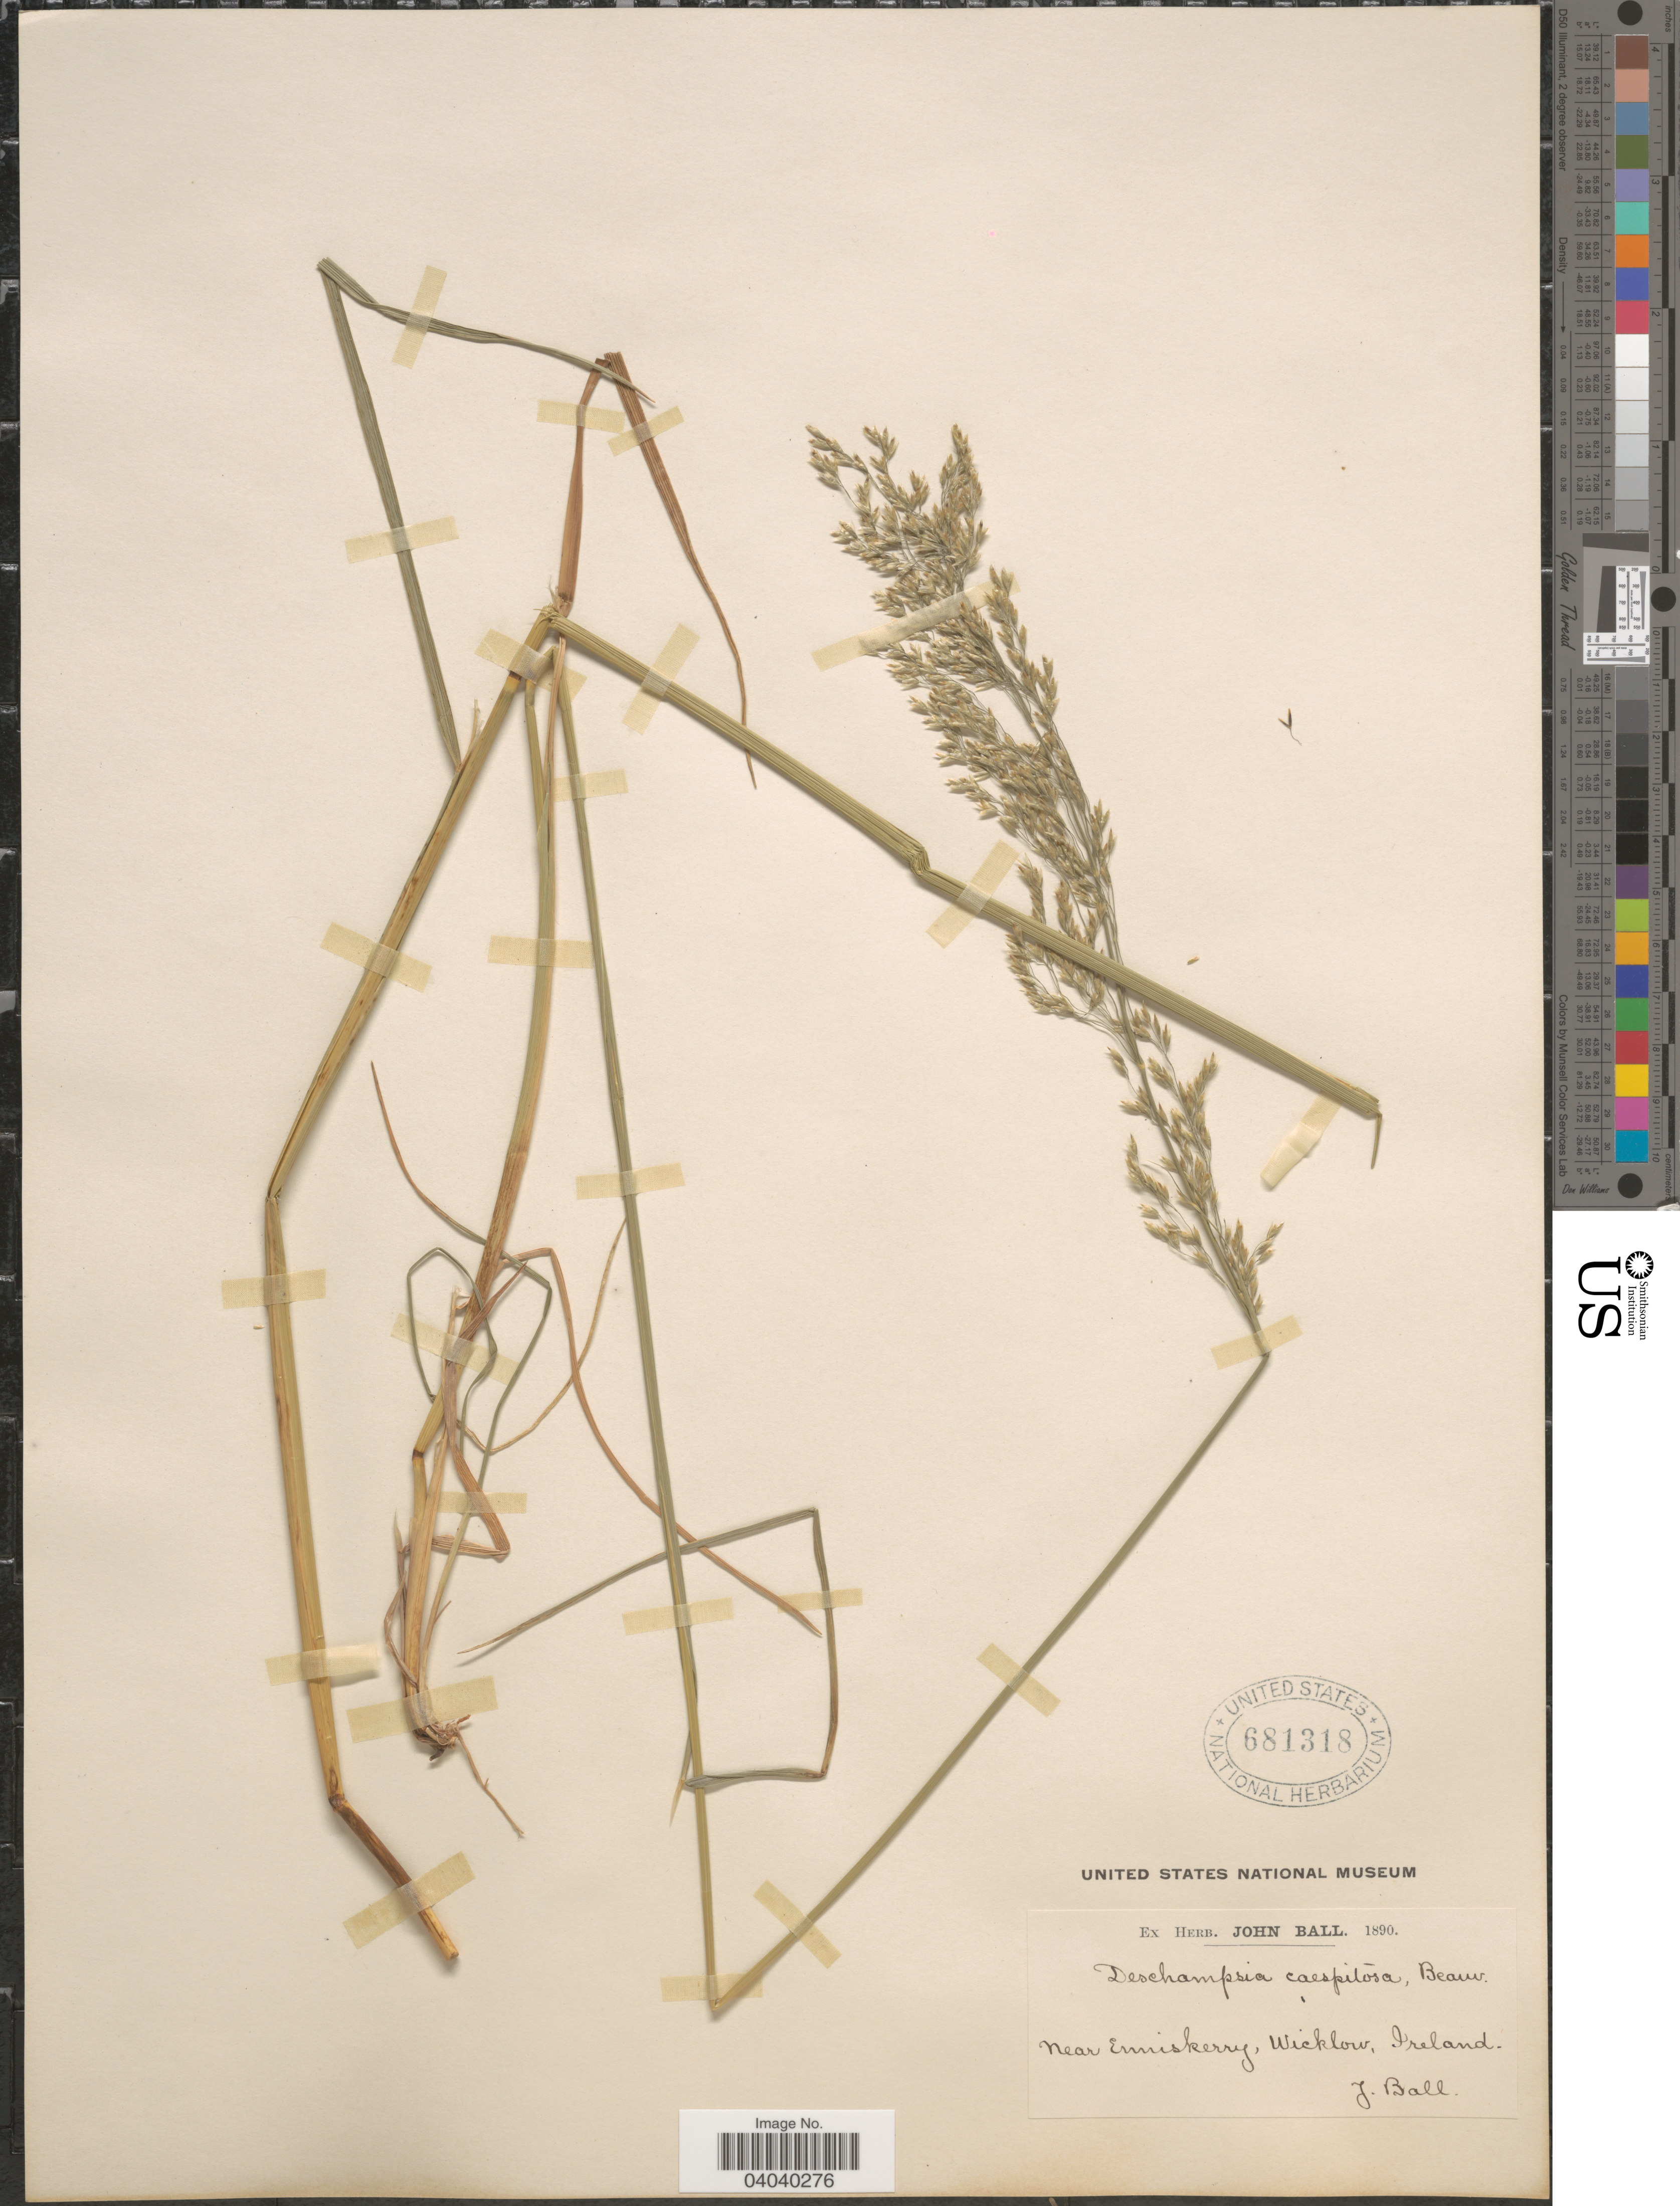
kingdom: Plantae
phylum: Tracheophyta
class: Liliopsida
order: Poales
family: Poaceae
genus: Deschampsia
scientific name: Deschampsia cespitosa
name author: (L.) P. Beauv.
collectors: J. Ball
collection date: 1890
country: Ireland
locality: Near Enniskerry, Wicklow.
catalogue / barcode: US 681318